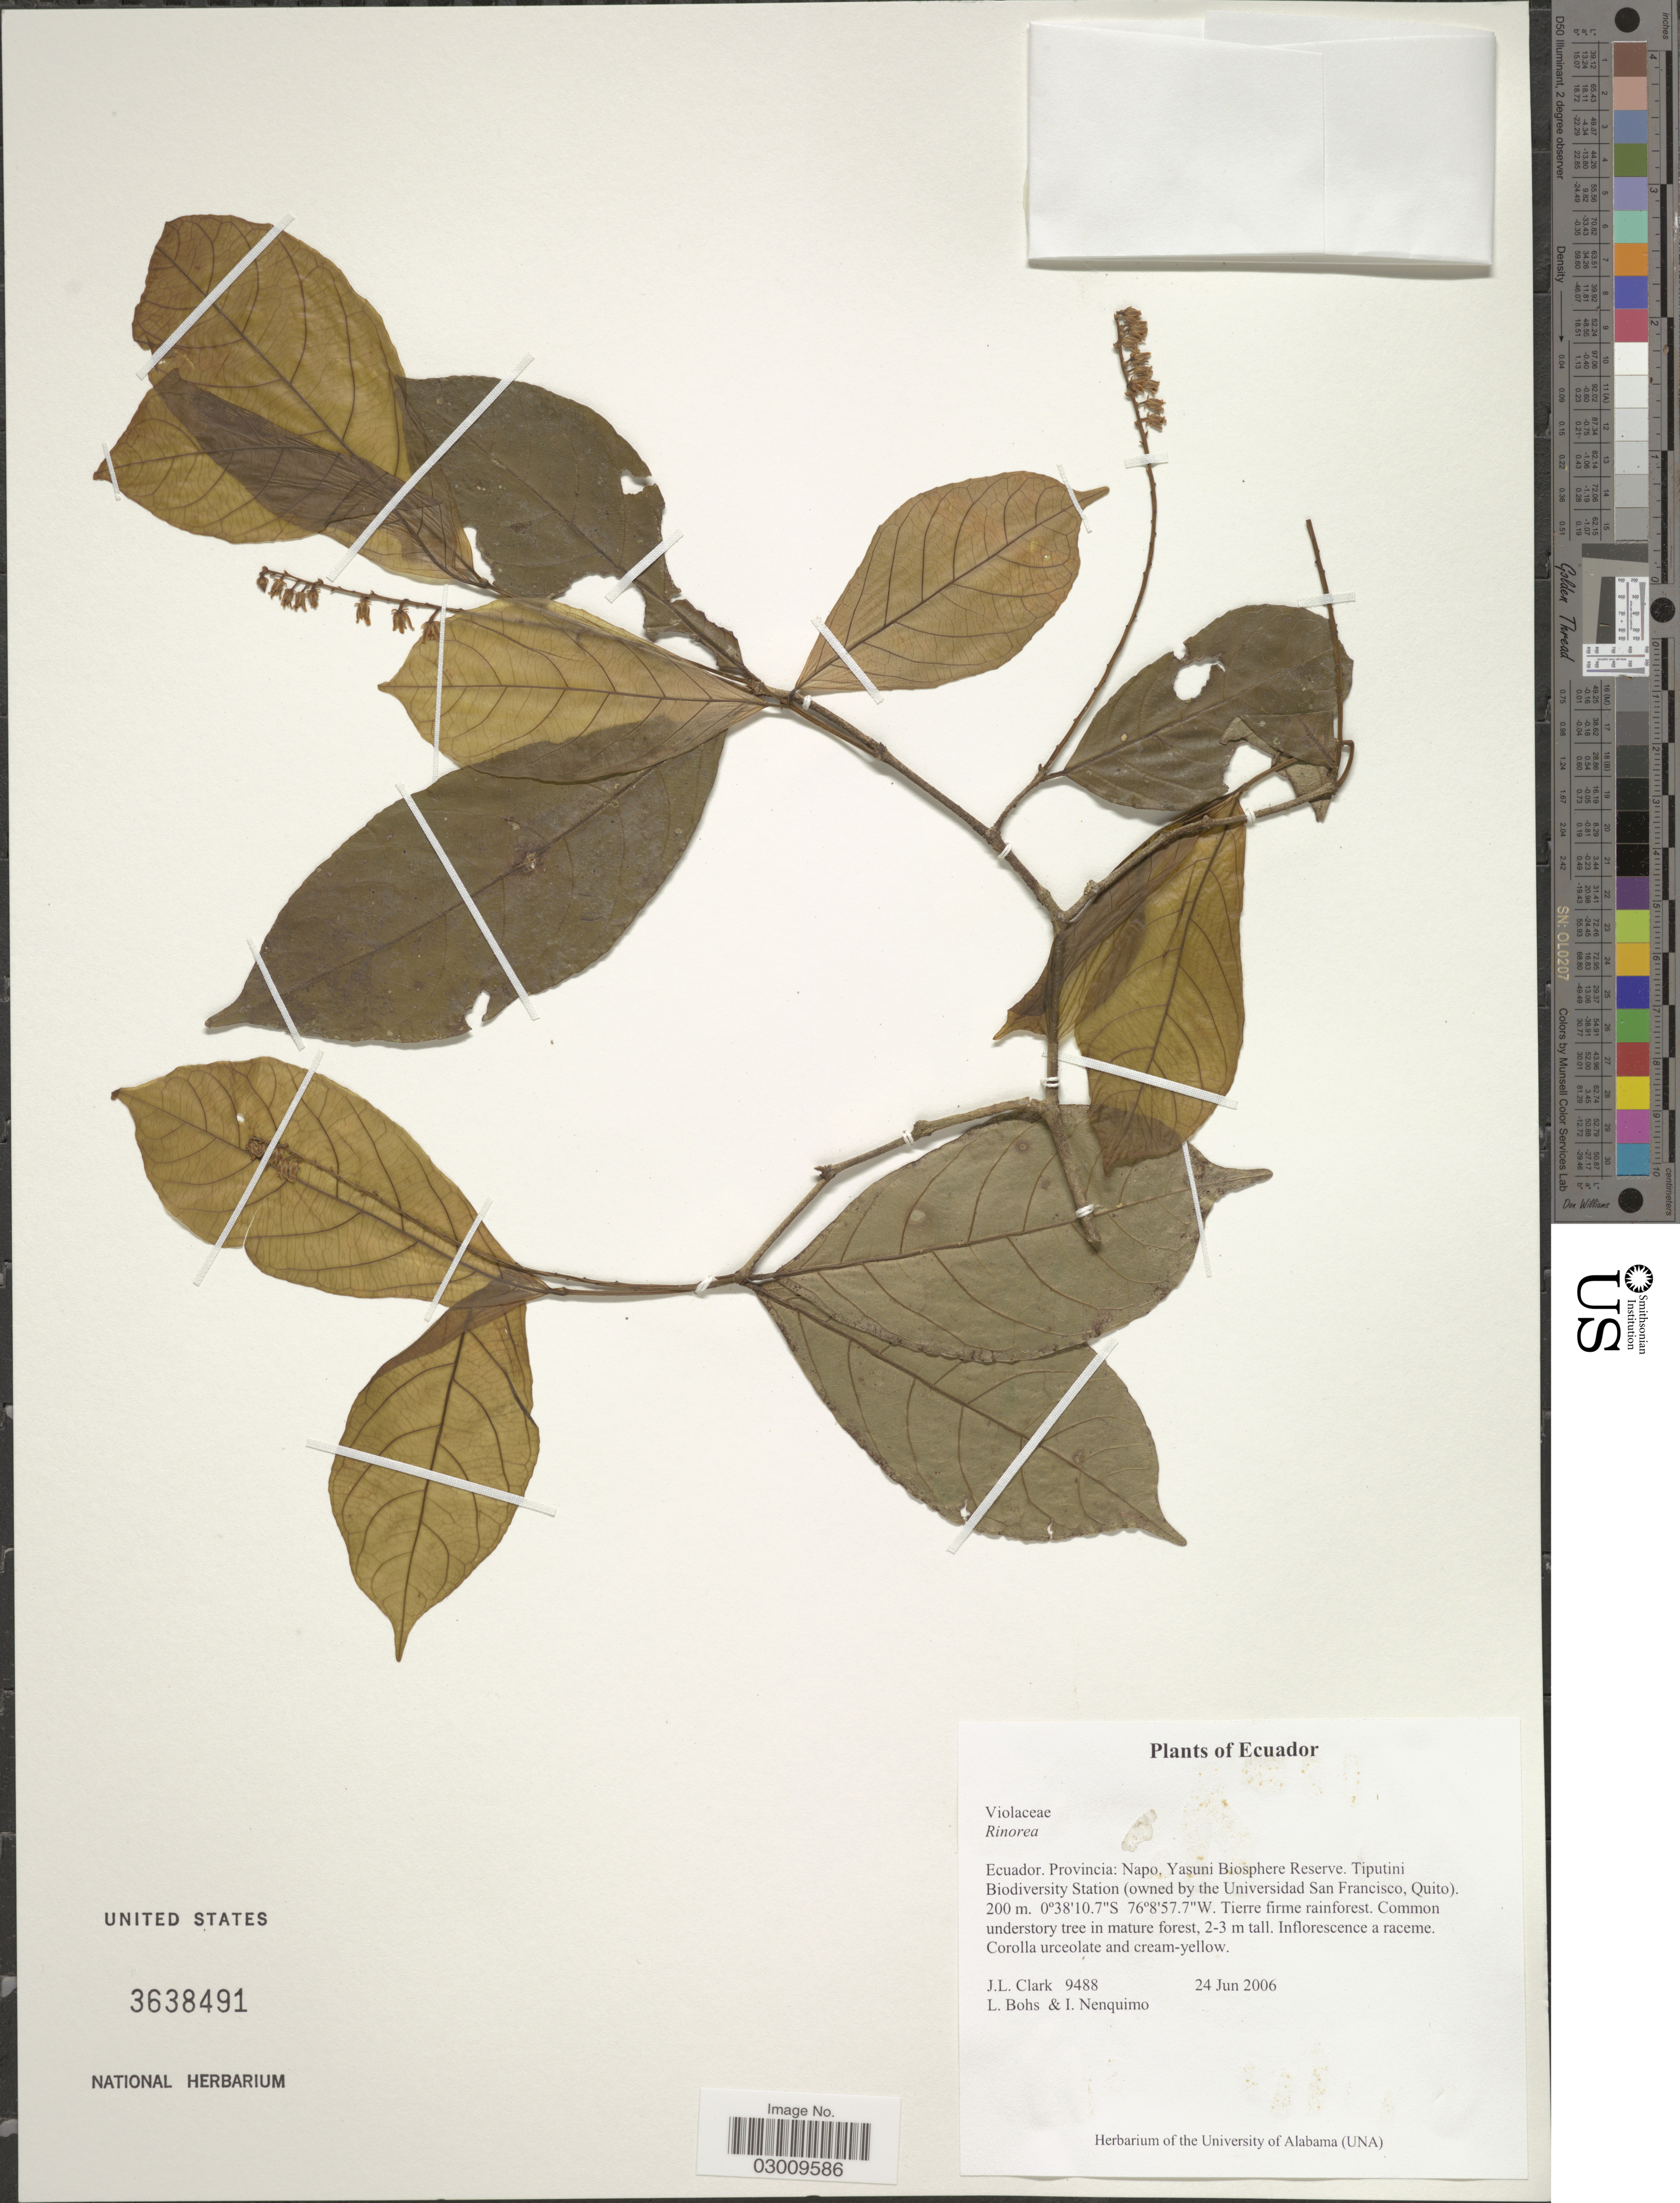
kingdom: Plantae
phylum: Tracheophyta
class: Magnoliopsida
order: Malpighiales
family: Violaceae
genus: Rinorea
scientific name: Rinorea viridifolia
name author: Rusby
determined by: Hoyos-Gomez, S. E.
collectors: J. L. Clark, L. A. Bohs & I. Nenquimo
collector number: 9488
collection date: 2006-06-24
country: Ecuador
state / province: Napo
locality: Yasuni Biosphere Reserve. Tiputini Biodiversity Station (owned by the Universidad San Francisco, Quito).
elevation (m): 200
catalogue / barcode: US 3638491